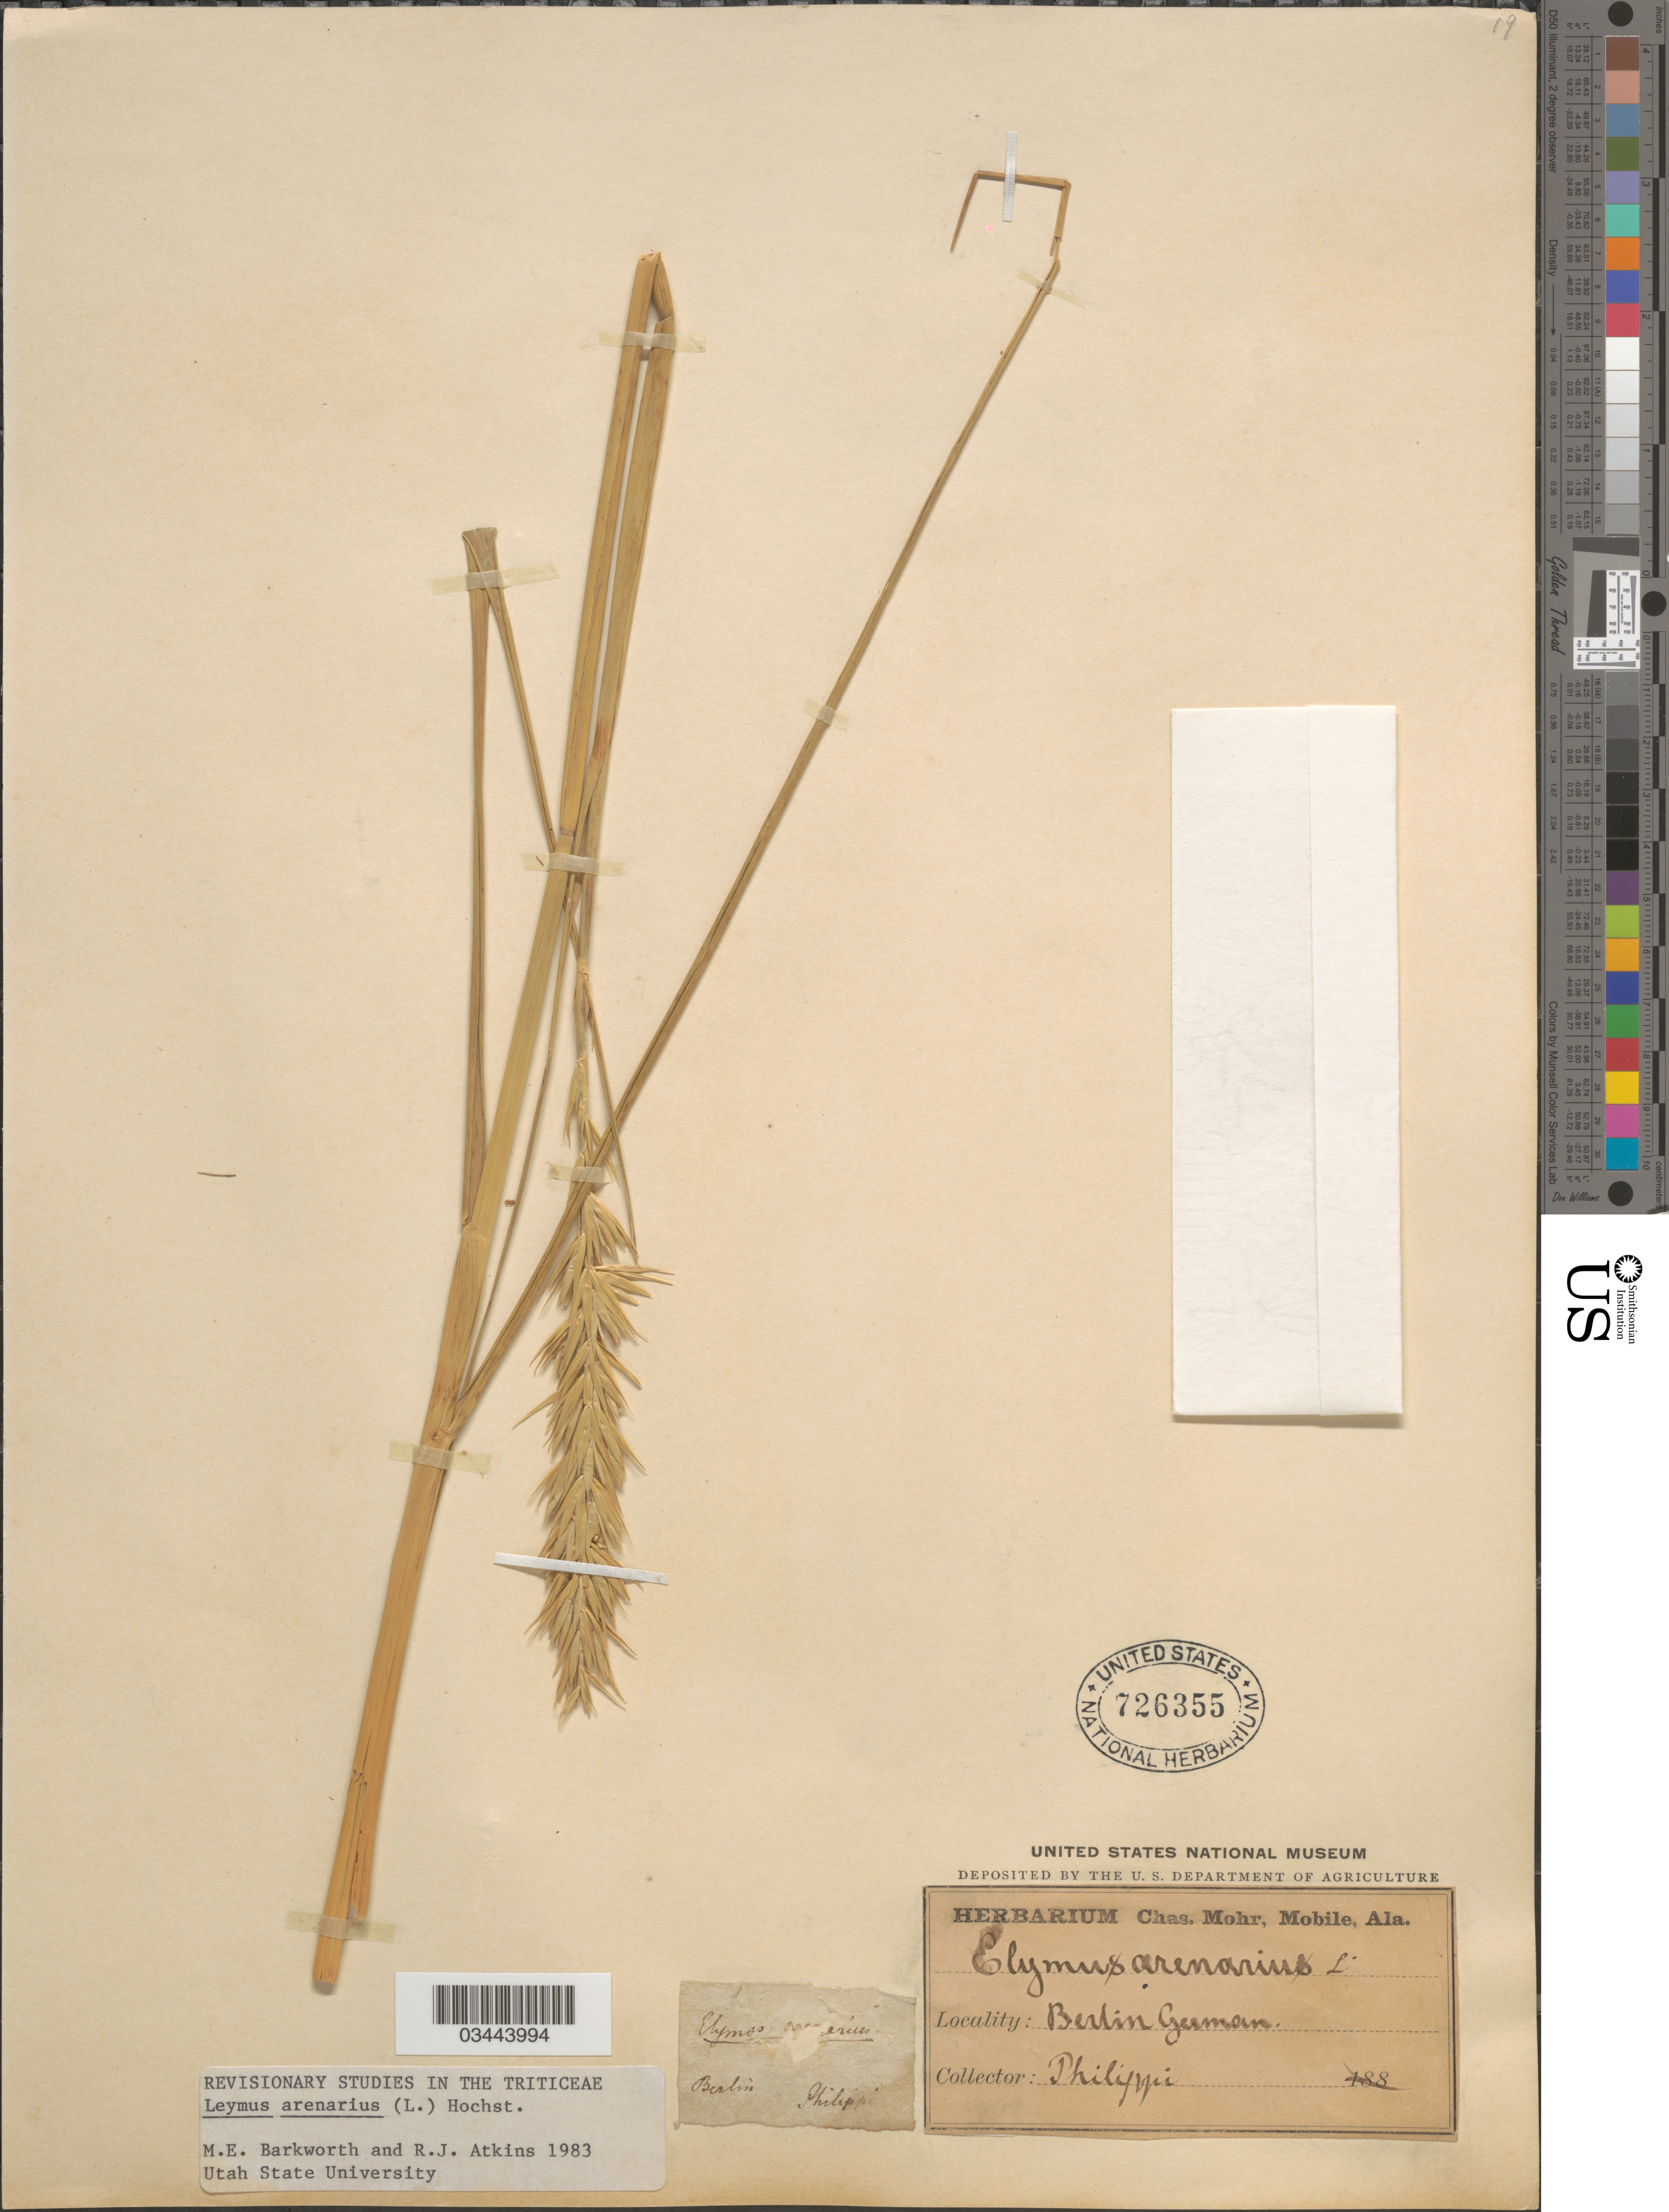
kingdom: Plantae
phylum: Tracheophyta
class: Liliopsida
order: Poales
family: Poaceae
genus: Leymus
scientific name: Leymus arenarius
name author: (L.) Hochst.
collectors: -. Philippi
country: Germany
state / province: Berlin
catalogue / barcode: US 726355